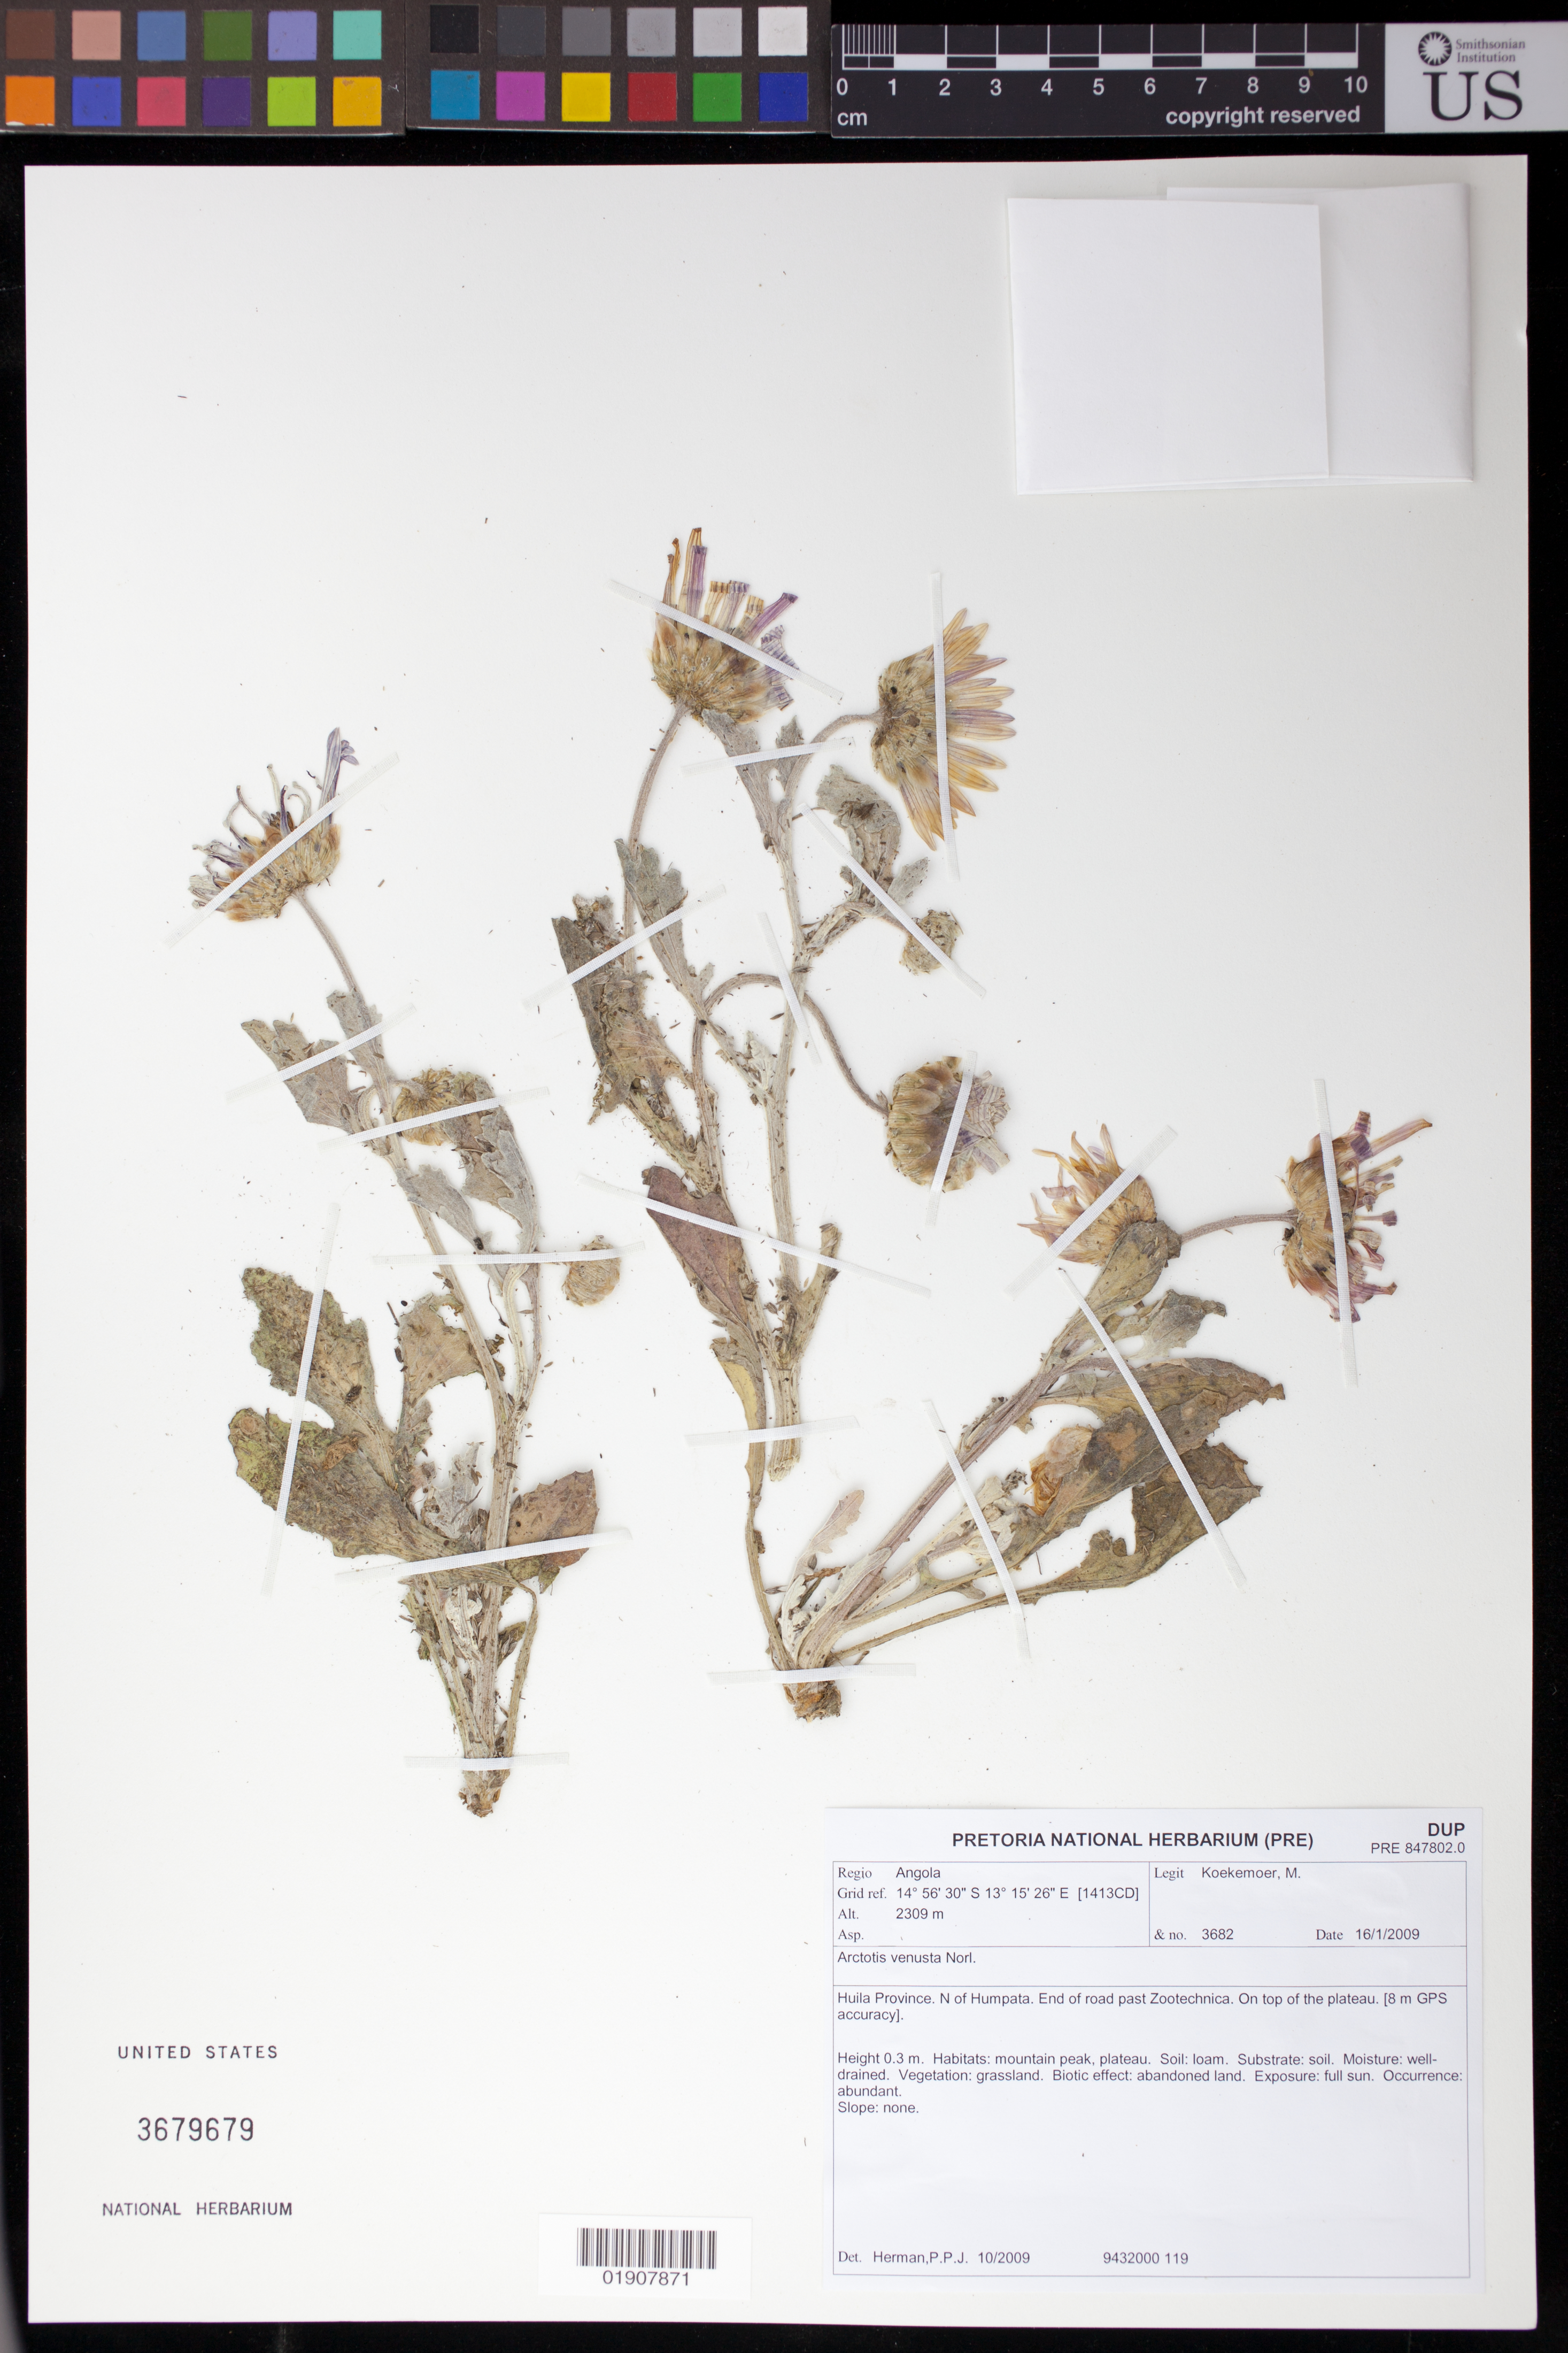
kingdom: Plantae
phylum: Tracheophyta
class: Magnoliopsida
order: Asterales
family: Asteraceae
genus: Arctotis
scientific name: Arctotis venusta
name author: Norl.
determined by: Herman, P. P. J.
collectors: M. Koekemoer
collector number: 3682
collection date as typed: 16 Jan 2009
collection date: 2009-01-16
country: Angola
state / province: Huíla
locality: N. of Humpata. End of road past Zootechnica. On top of the plateau.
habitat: Mountain peak, plateau.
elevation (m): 2309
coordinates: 14 56 30 S, 13 15 26 E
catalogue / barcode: US 3679679